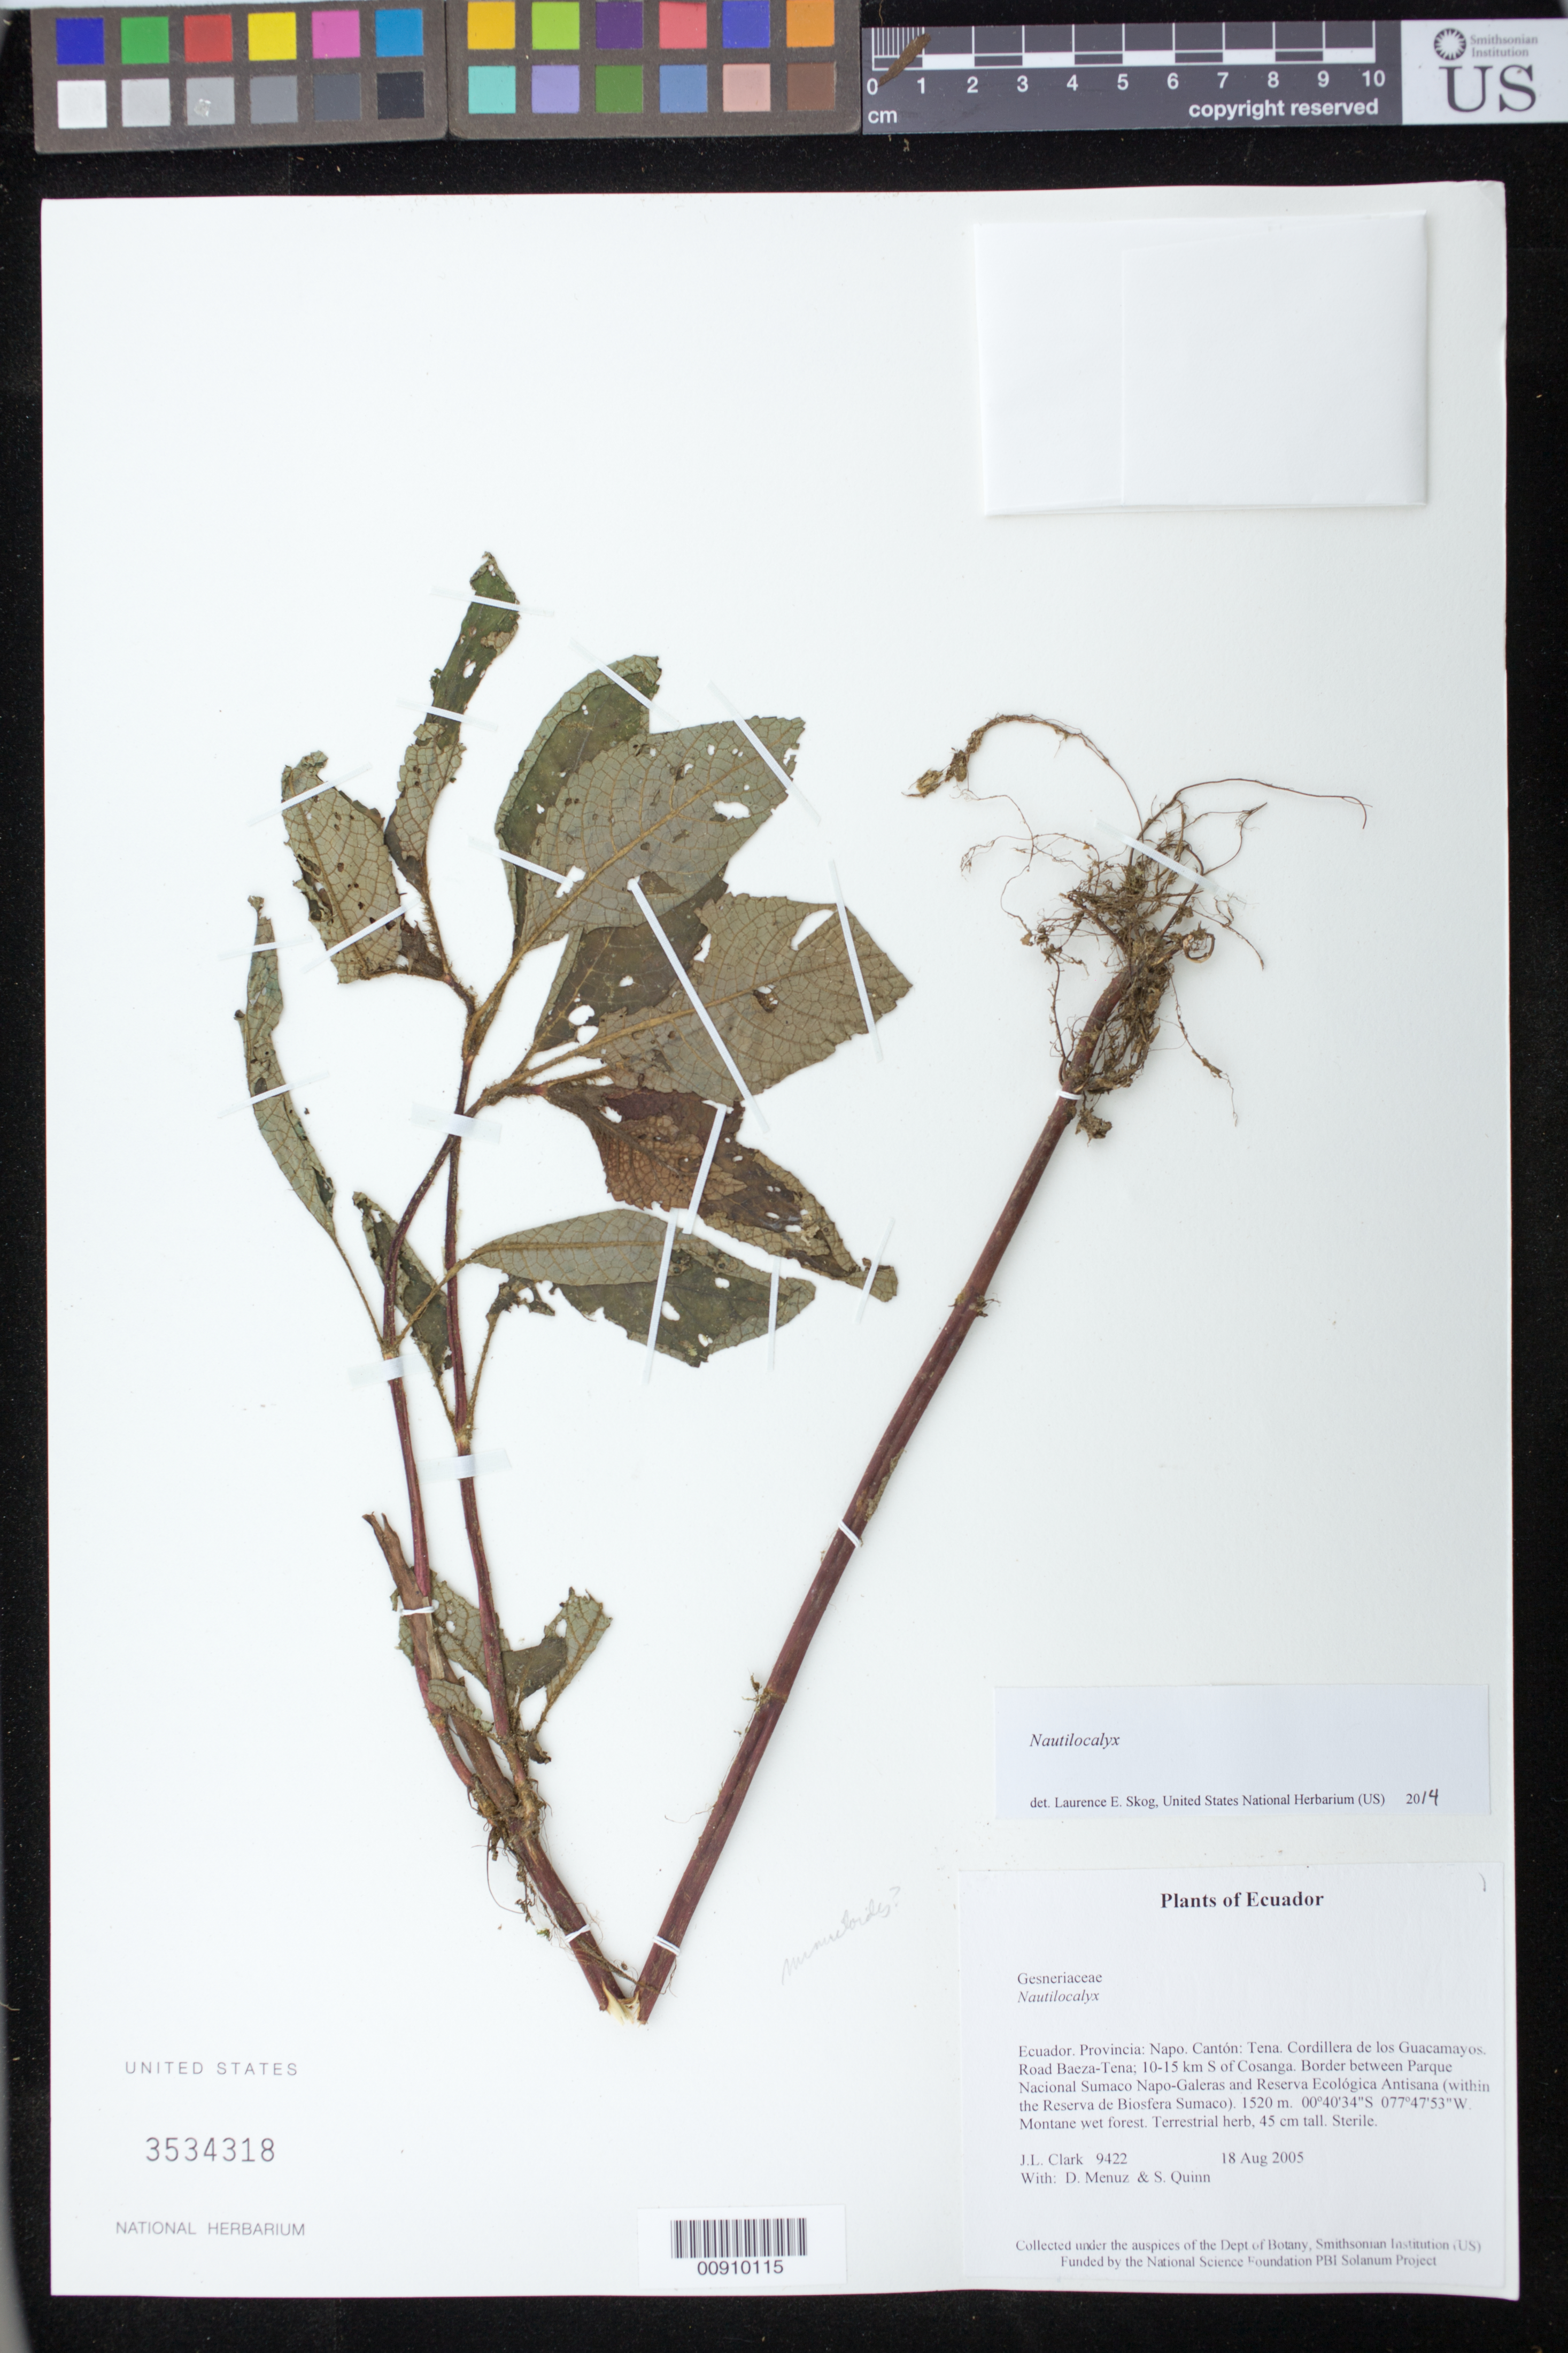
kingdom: Plantae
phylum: Tracheophyta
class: Magnoliopsida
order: Lamiales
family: Gesneriaceae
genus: Nautilocalyx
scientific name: Nautilocalyx sp.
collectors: J. L. Clark, D. Menuz & S. Quinn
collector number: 9422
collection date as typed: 18 Aug 2005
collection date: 2005-08-18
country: Ecuador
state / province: Napo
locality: Tena. Cordillera de los Guacamayos. Road Baeza-Tena; 10-15 km S of Cosanga. Border between Parque Nacional Sumaco Napo-Galeras and Reserva Ecológica Antisana (within the Reserva de Biosfera Sumaco).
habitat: Montane wet forest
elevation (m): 1520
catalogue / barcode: US 3534318